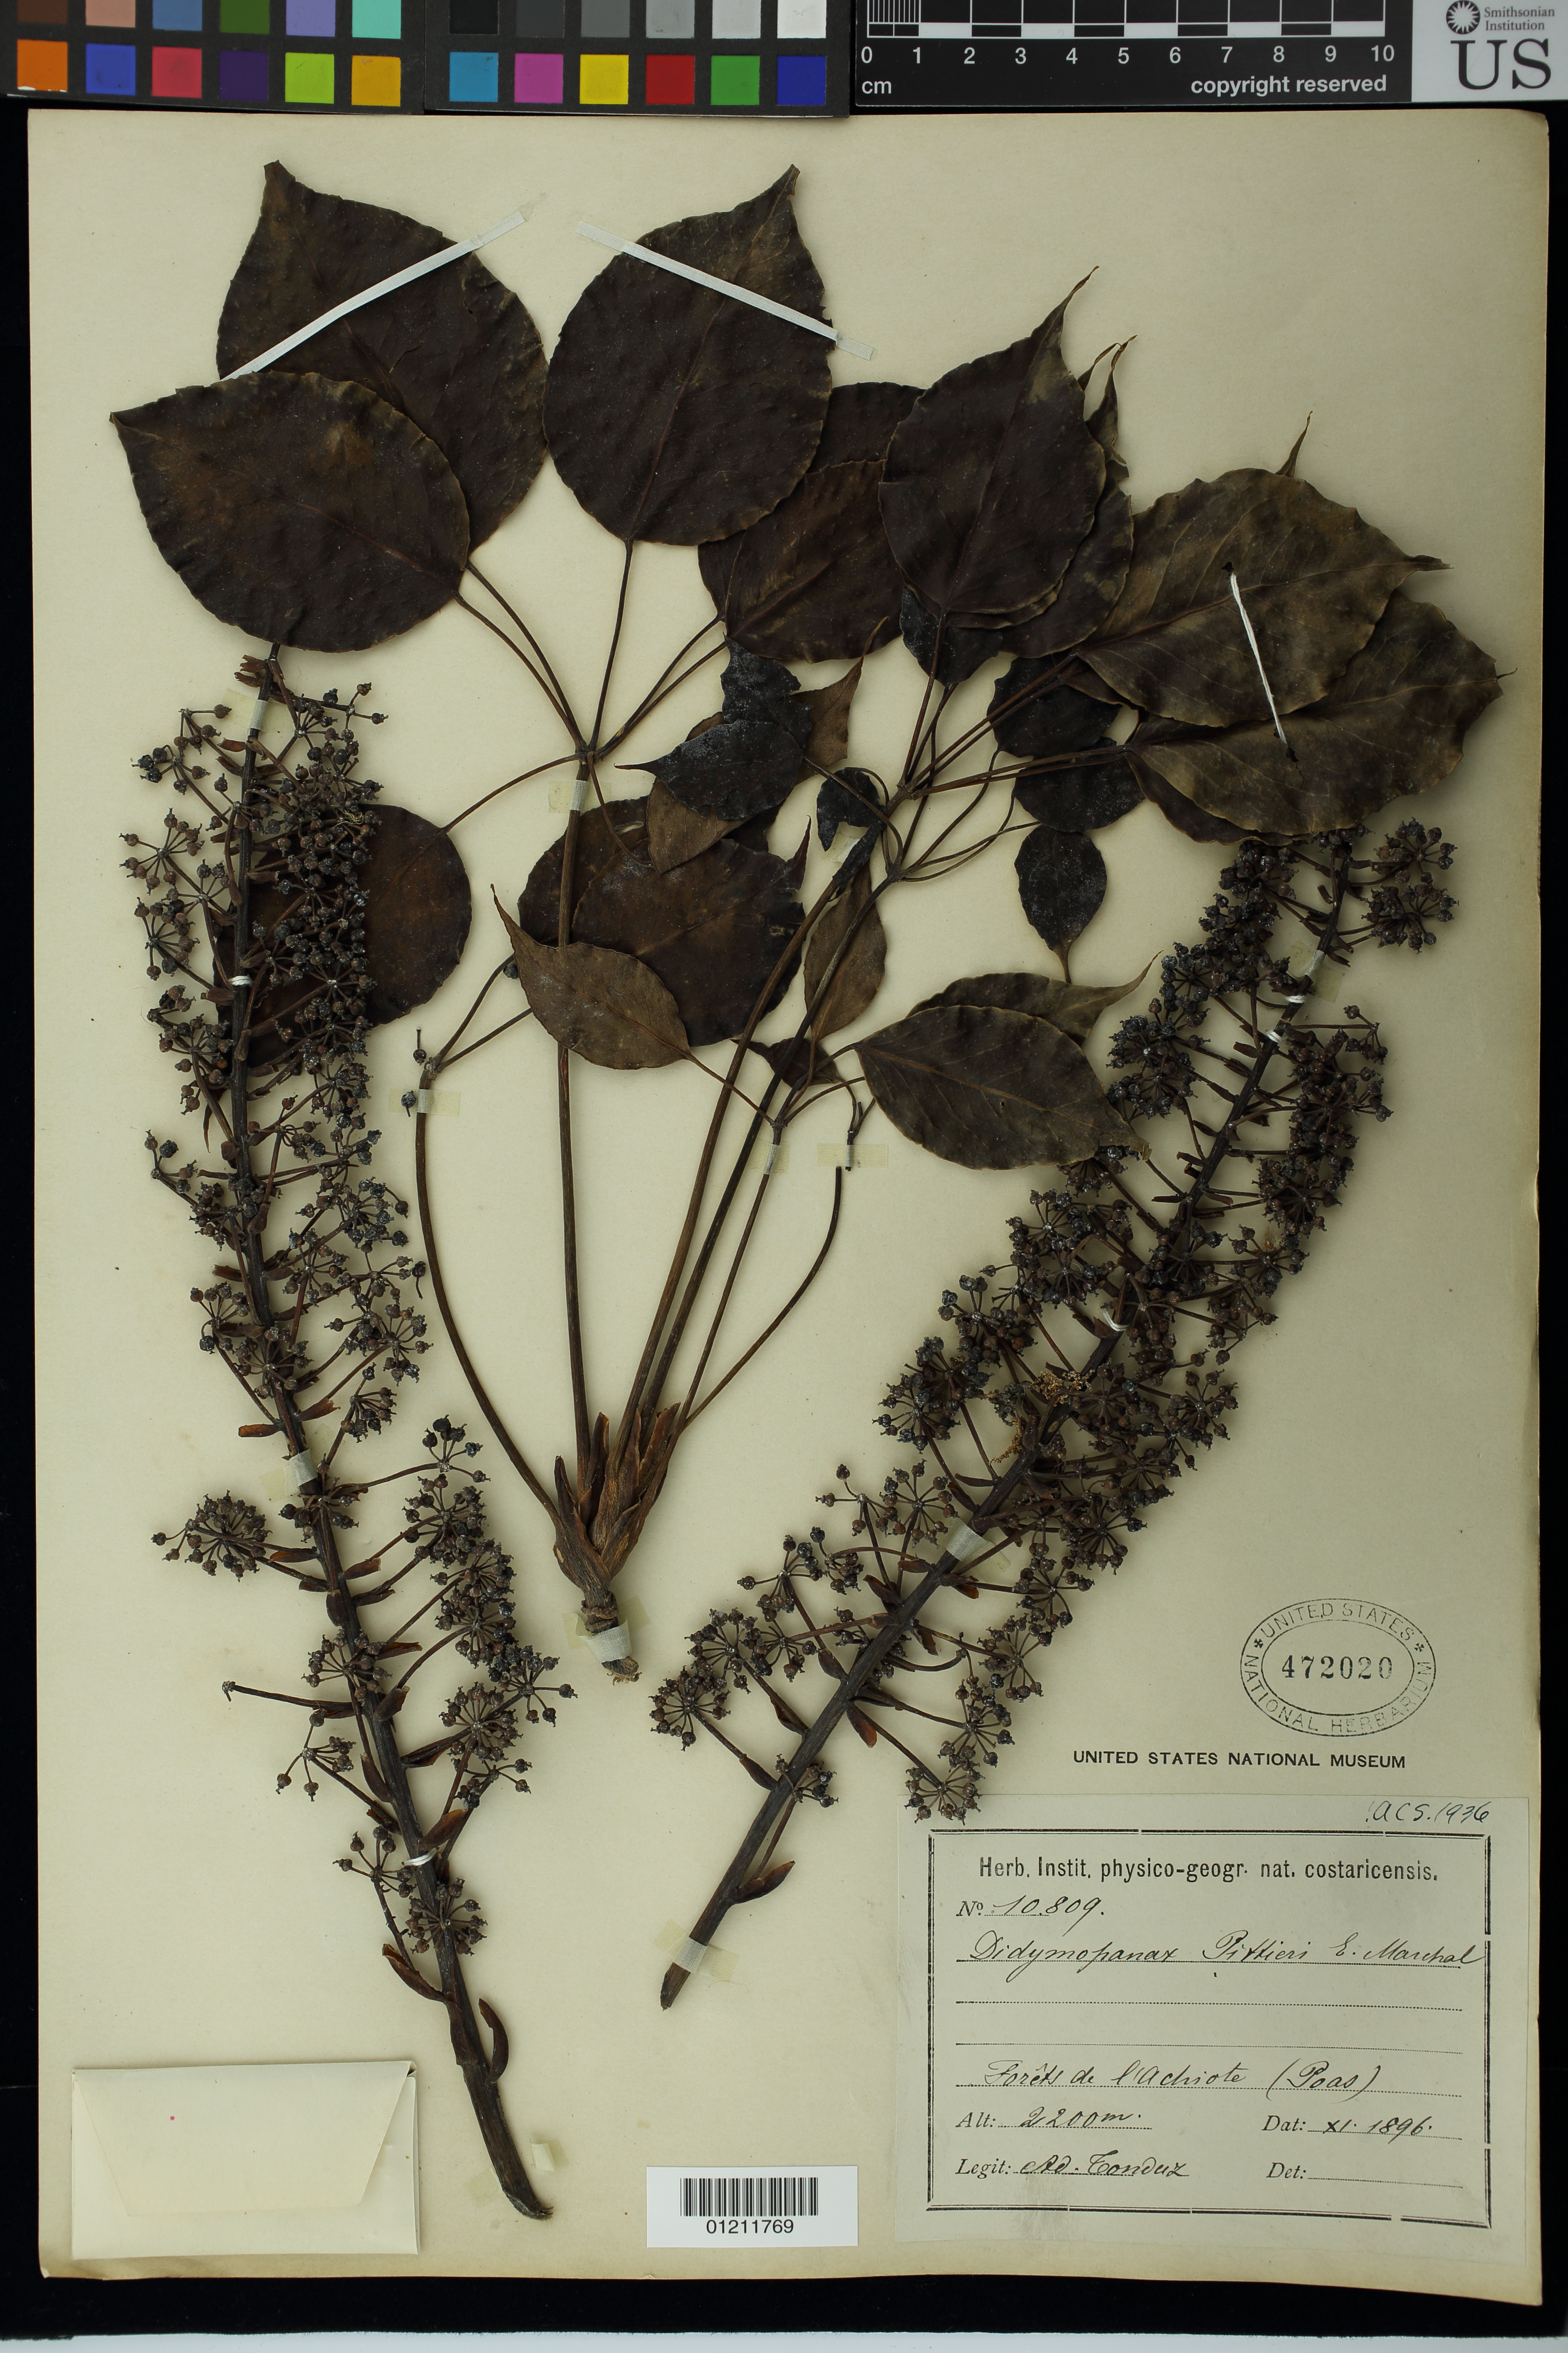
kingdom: Plantae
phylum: Tracheophyta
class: Magnoliopsida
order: Apiales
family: Araliaceae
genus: Schefflera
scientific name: Schefflera rodriguesiana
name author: Frodin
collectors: A. Tonduz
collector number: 10809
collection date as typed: Nov 1896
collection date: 1896-11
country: Costa Rica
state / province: Alajuela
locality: Forets de l'Achiote, Poás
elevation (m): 2200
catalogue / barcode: US 472020